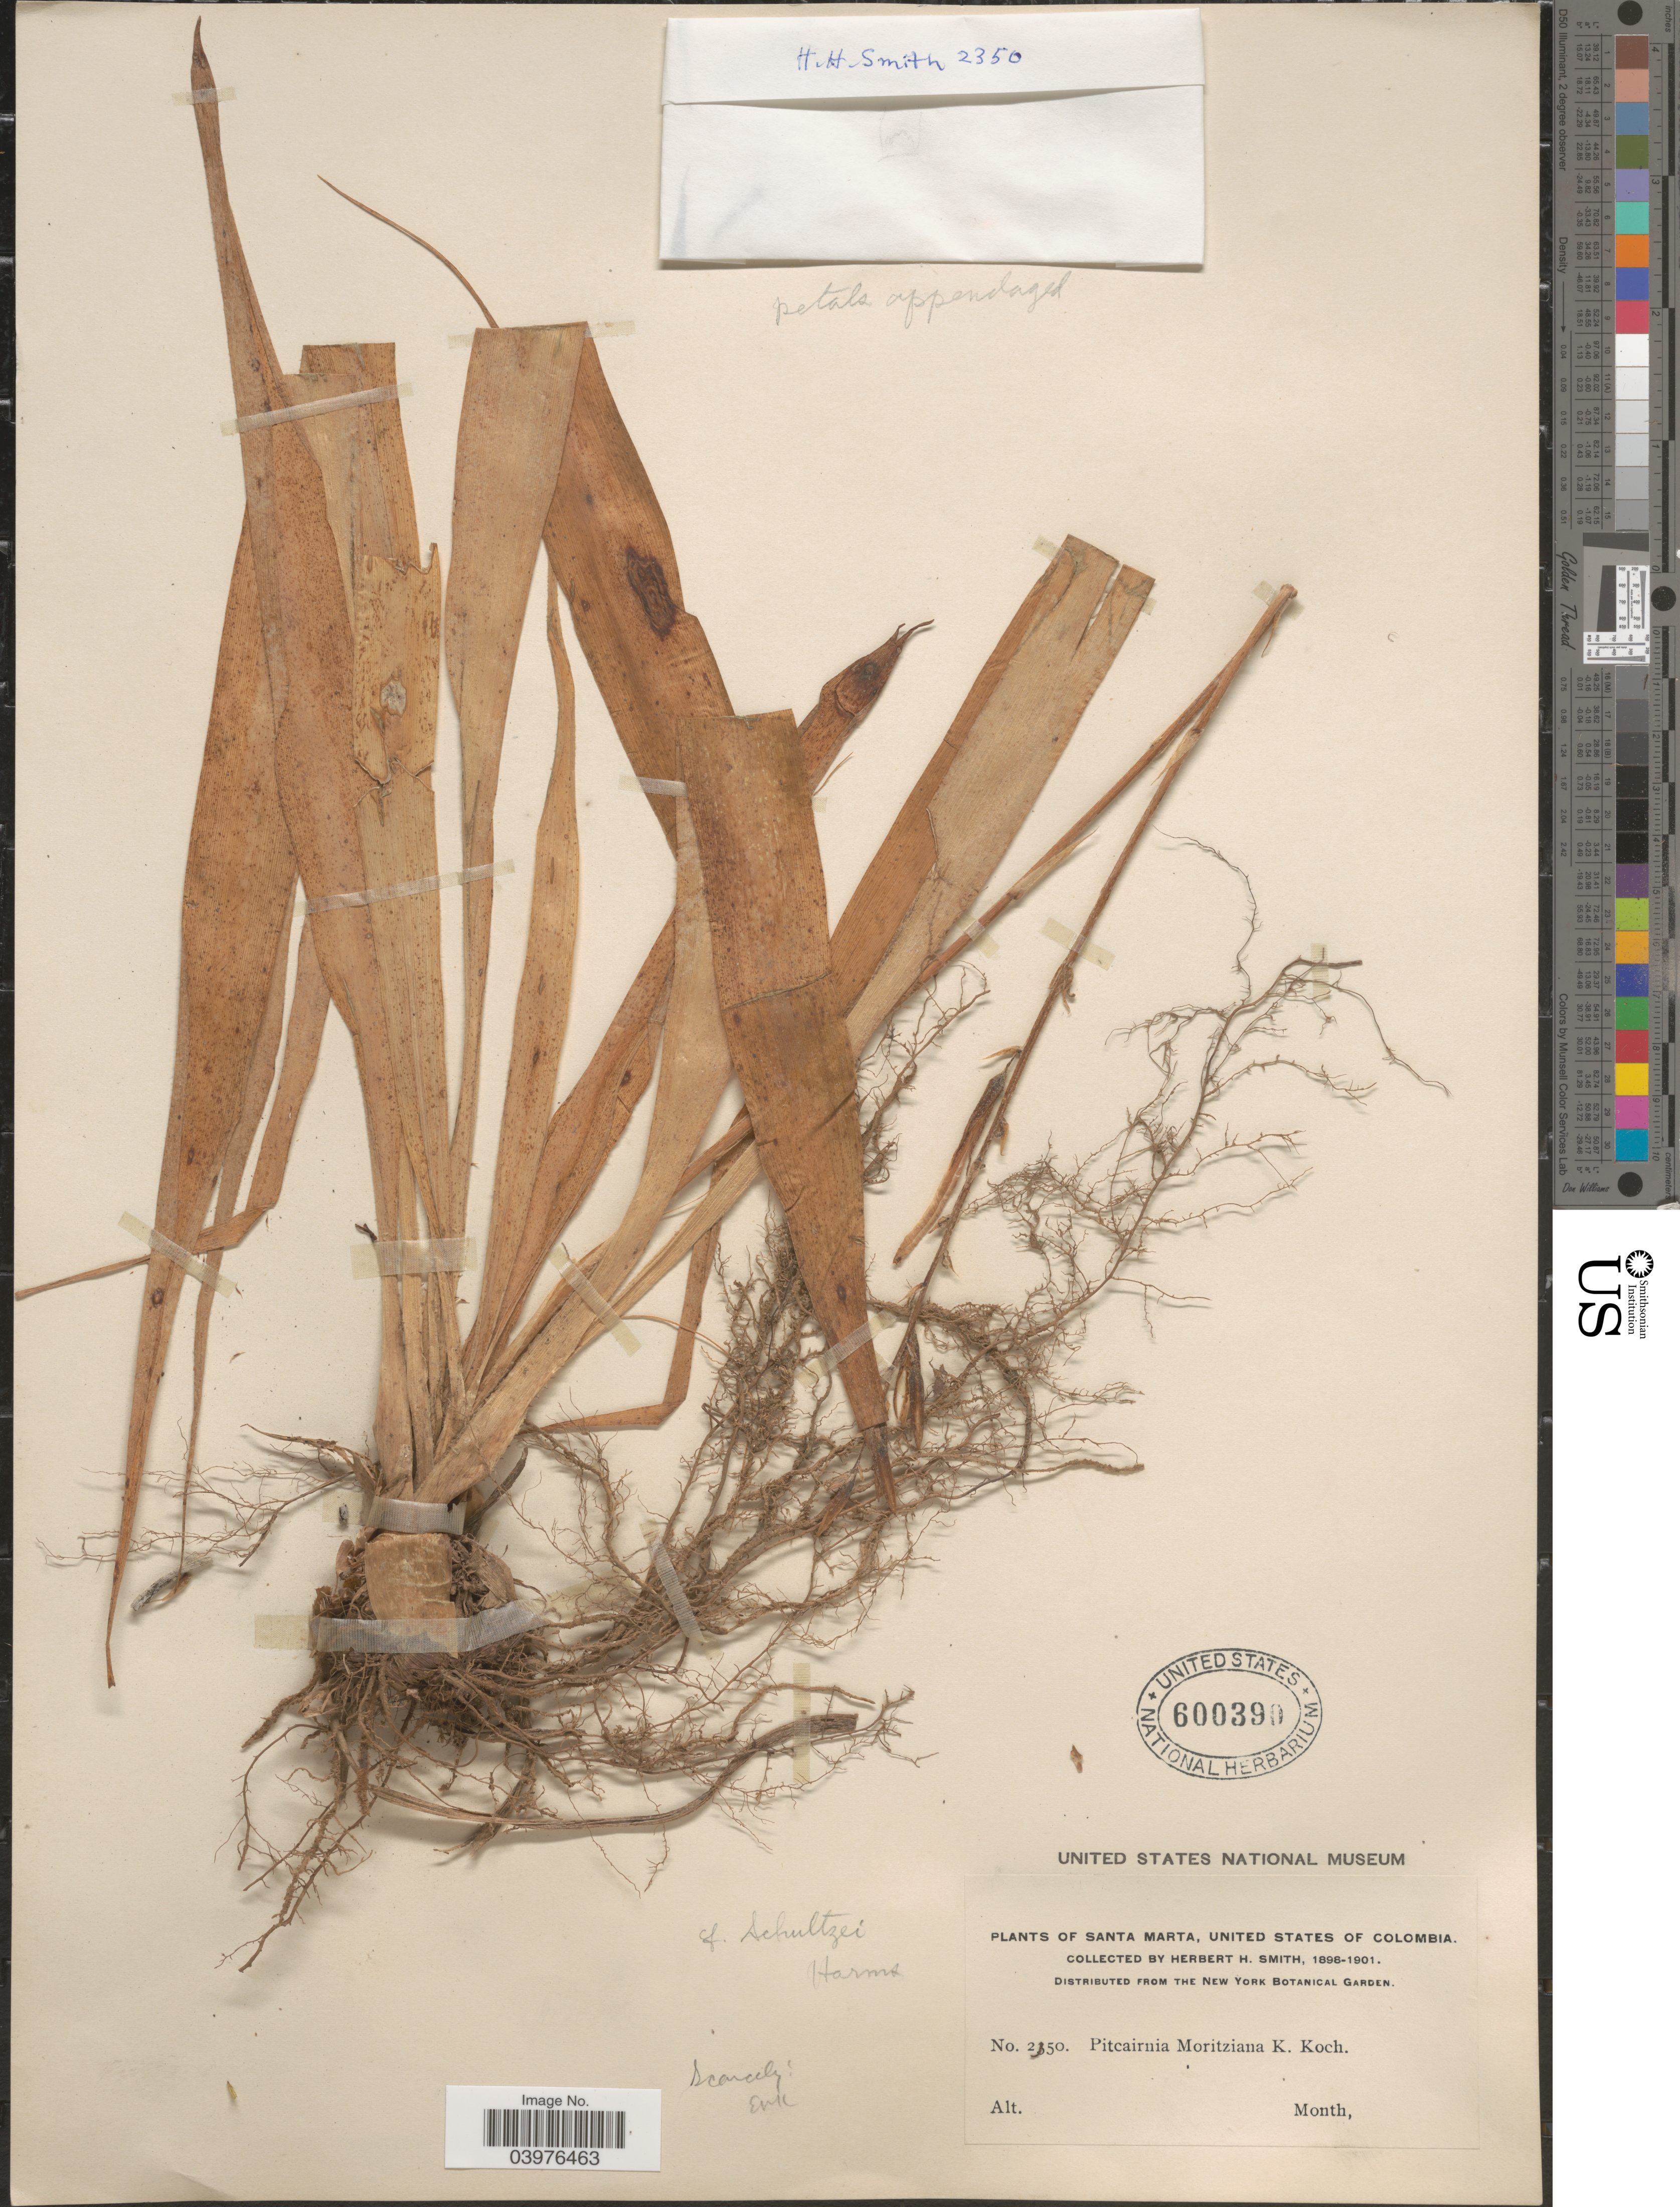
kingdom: Plantae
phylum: Tracheophyta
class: Liliopsida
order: Poales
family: Bromeliaceae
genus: Pitcairnia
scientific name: Pitcairnia schultzei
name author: Harms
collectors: Herbert H. Smith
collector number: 2350*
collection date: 1898/1901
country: Colombia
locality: Santa Marta, United States of Colombia.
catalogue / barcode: US 600390